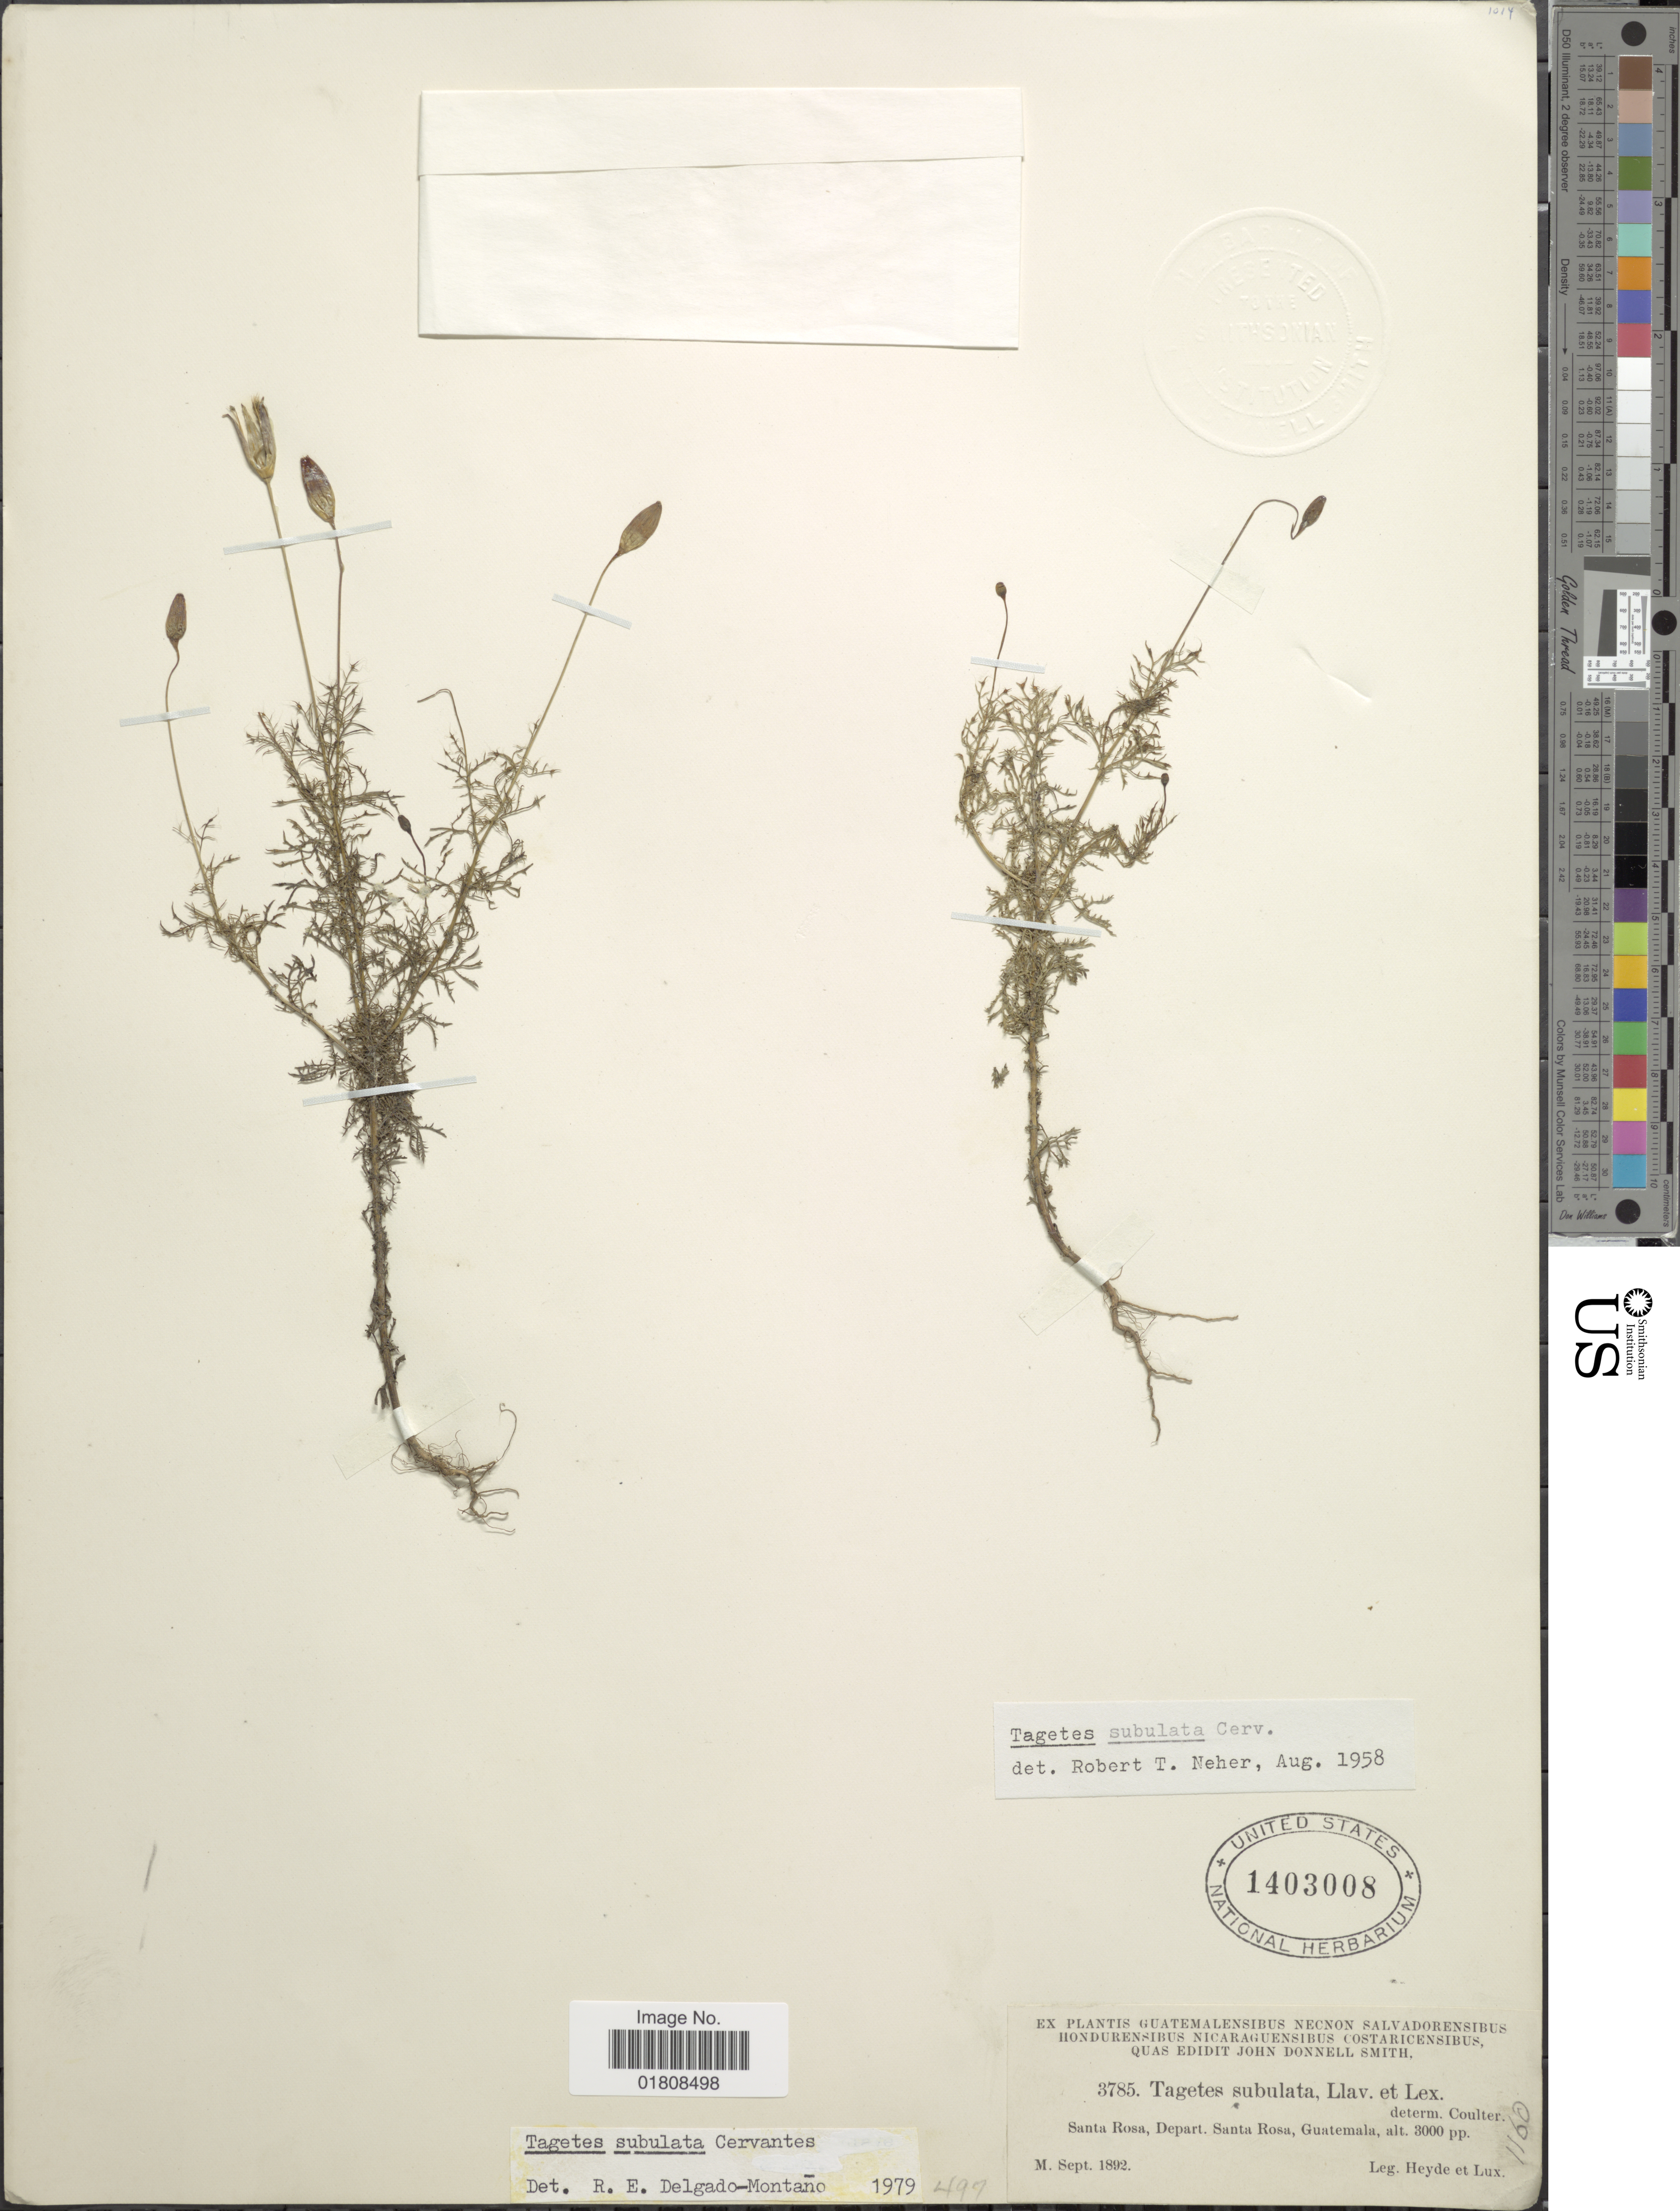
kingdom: Plantae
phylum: Tracheophyta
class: Magnoliopsida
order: Asterales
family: Asteraceae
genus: Tagetes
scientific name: Tagetes subulata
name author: Cerv.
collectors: Heyde & Lux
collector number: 3785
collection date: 1892-09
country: Guatemala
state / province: Santa Rosa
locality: Depart. Santa Rosa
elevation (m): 91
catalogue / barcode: US 1403008